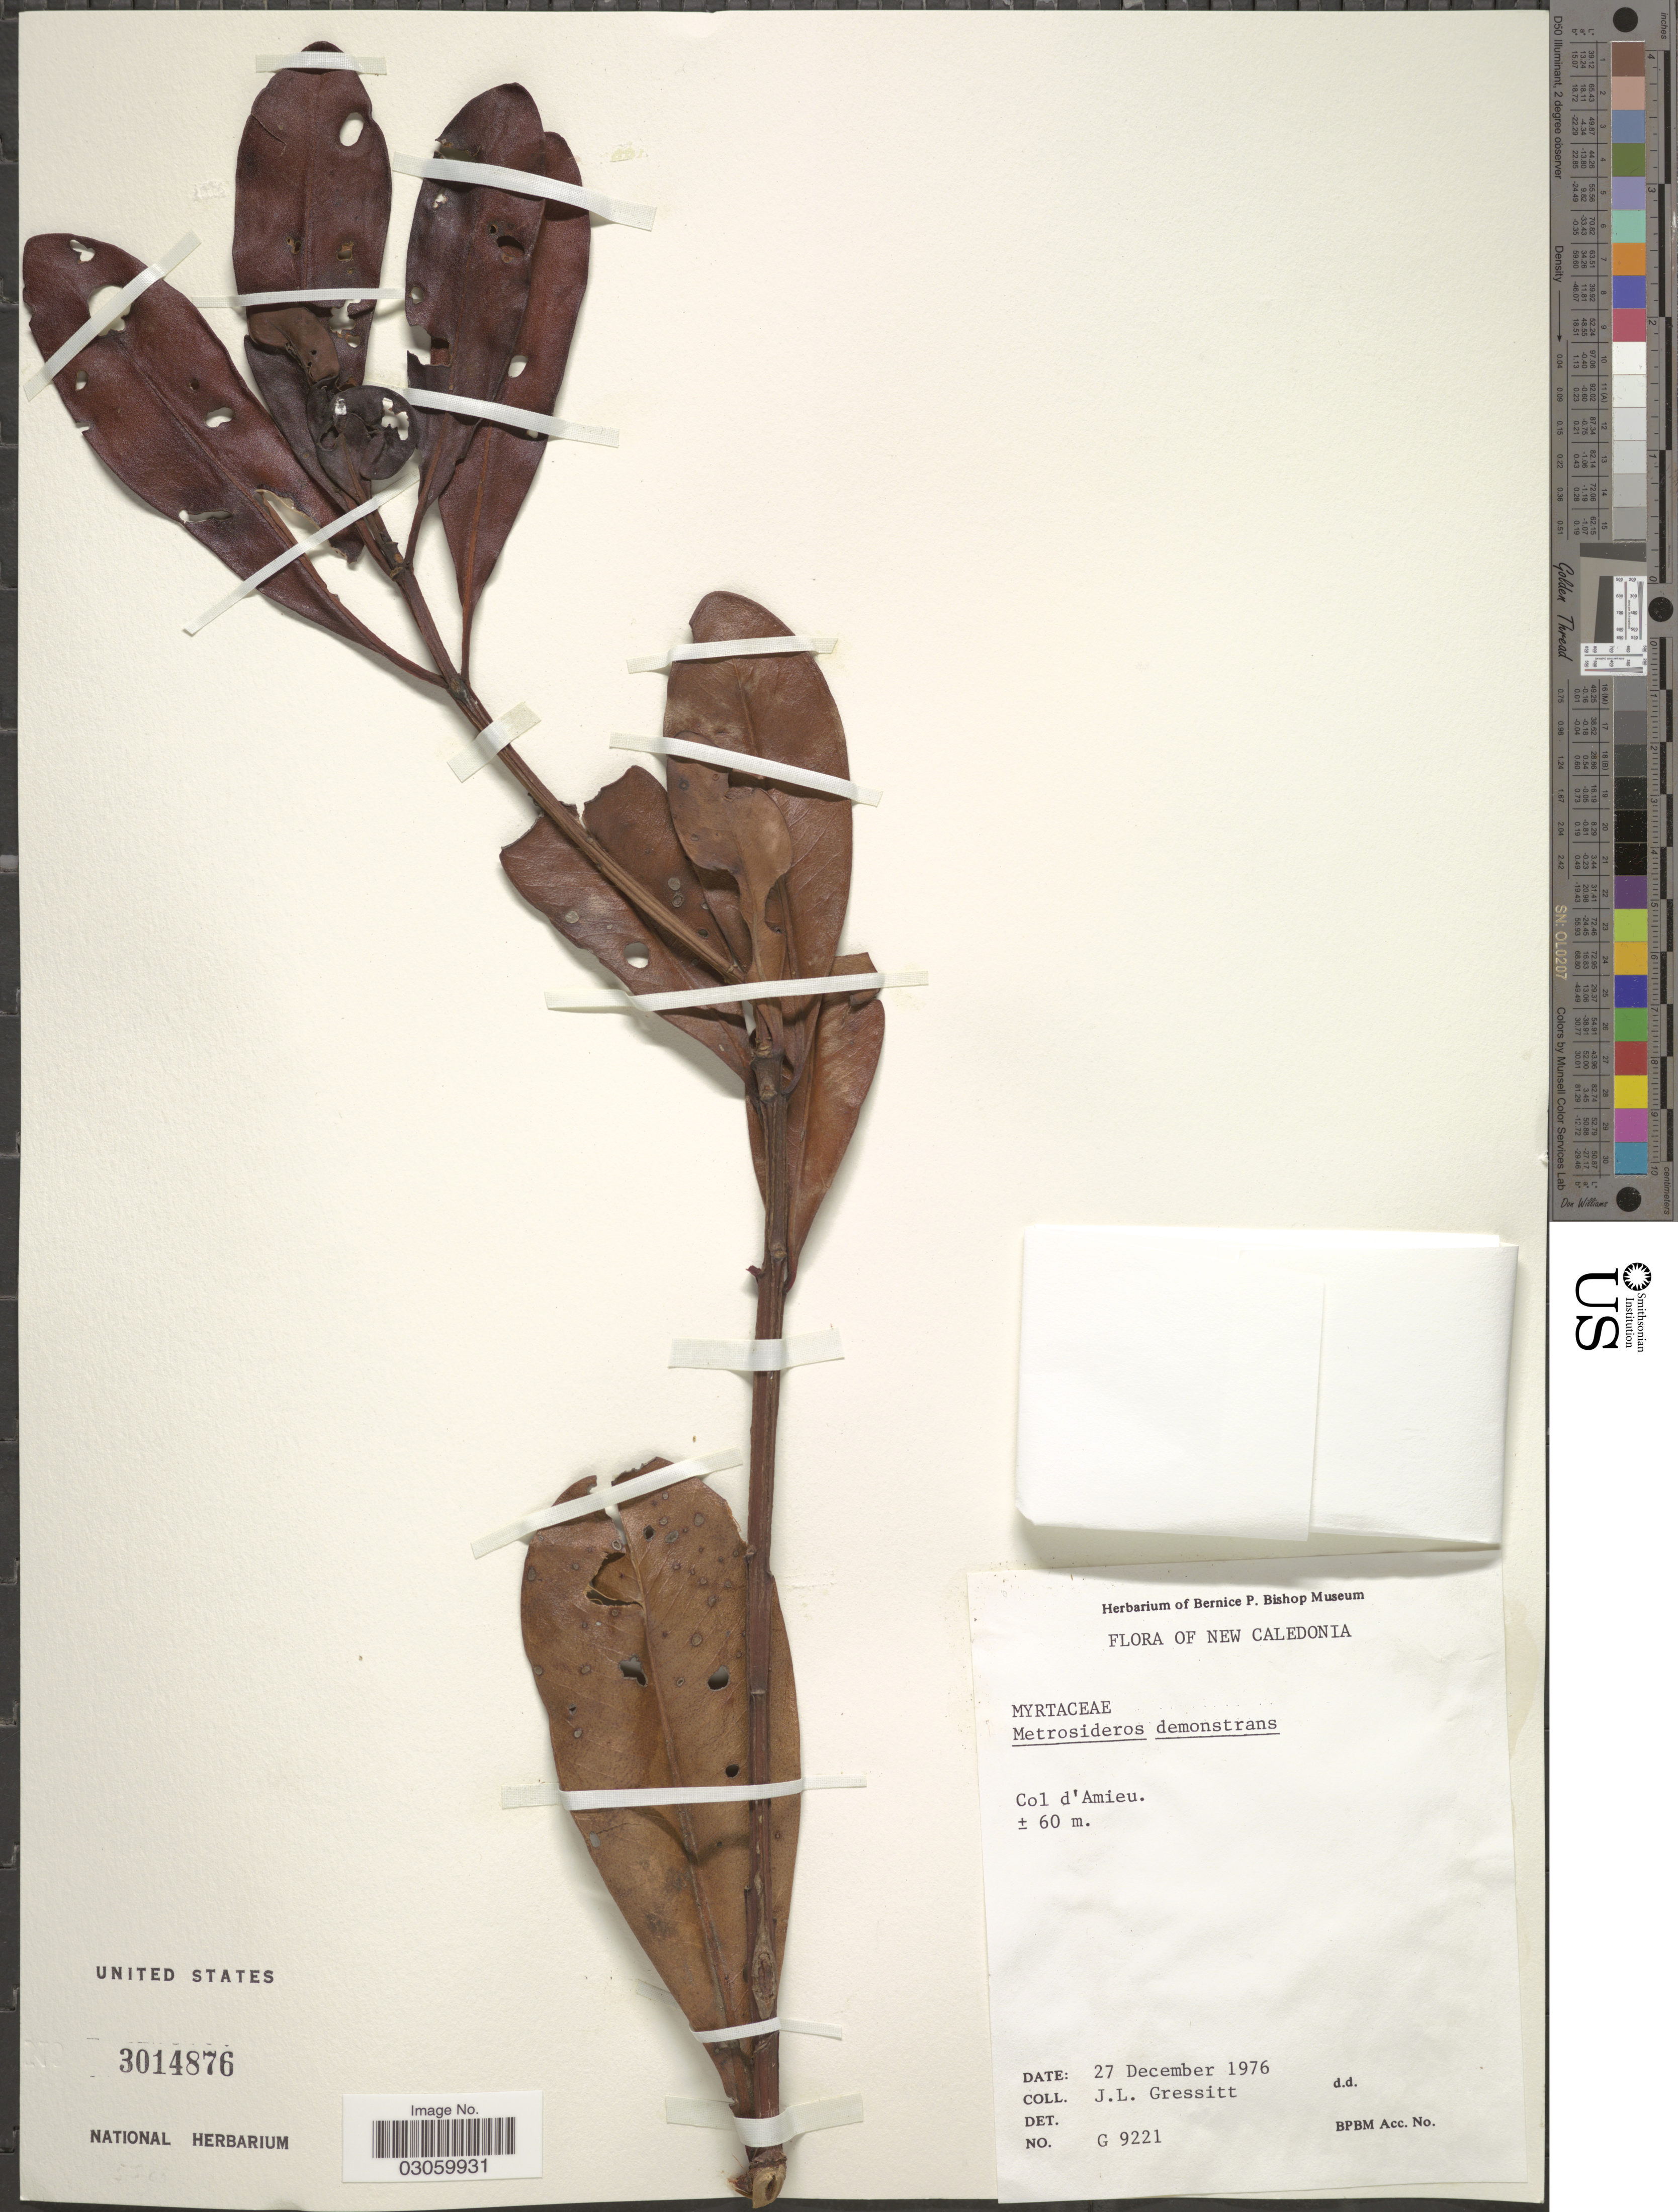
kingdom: Plantae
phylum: Tracheophyta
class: Magnoliopsida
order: Myrtales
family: Myrtaceae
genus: Metrosideros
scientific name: Metrosideros laurifolia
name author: Brongn. & Gris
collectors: J. Gressitt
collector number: G9221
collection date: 1976-12-27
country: New Caledonia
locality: Col d'Amieu.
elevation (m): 60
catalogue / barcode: US 3014876